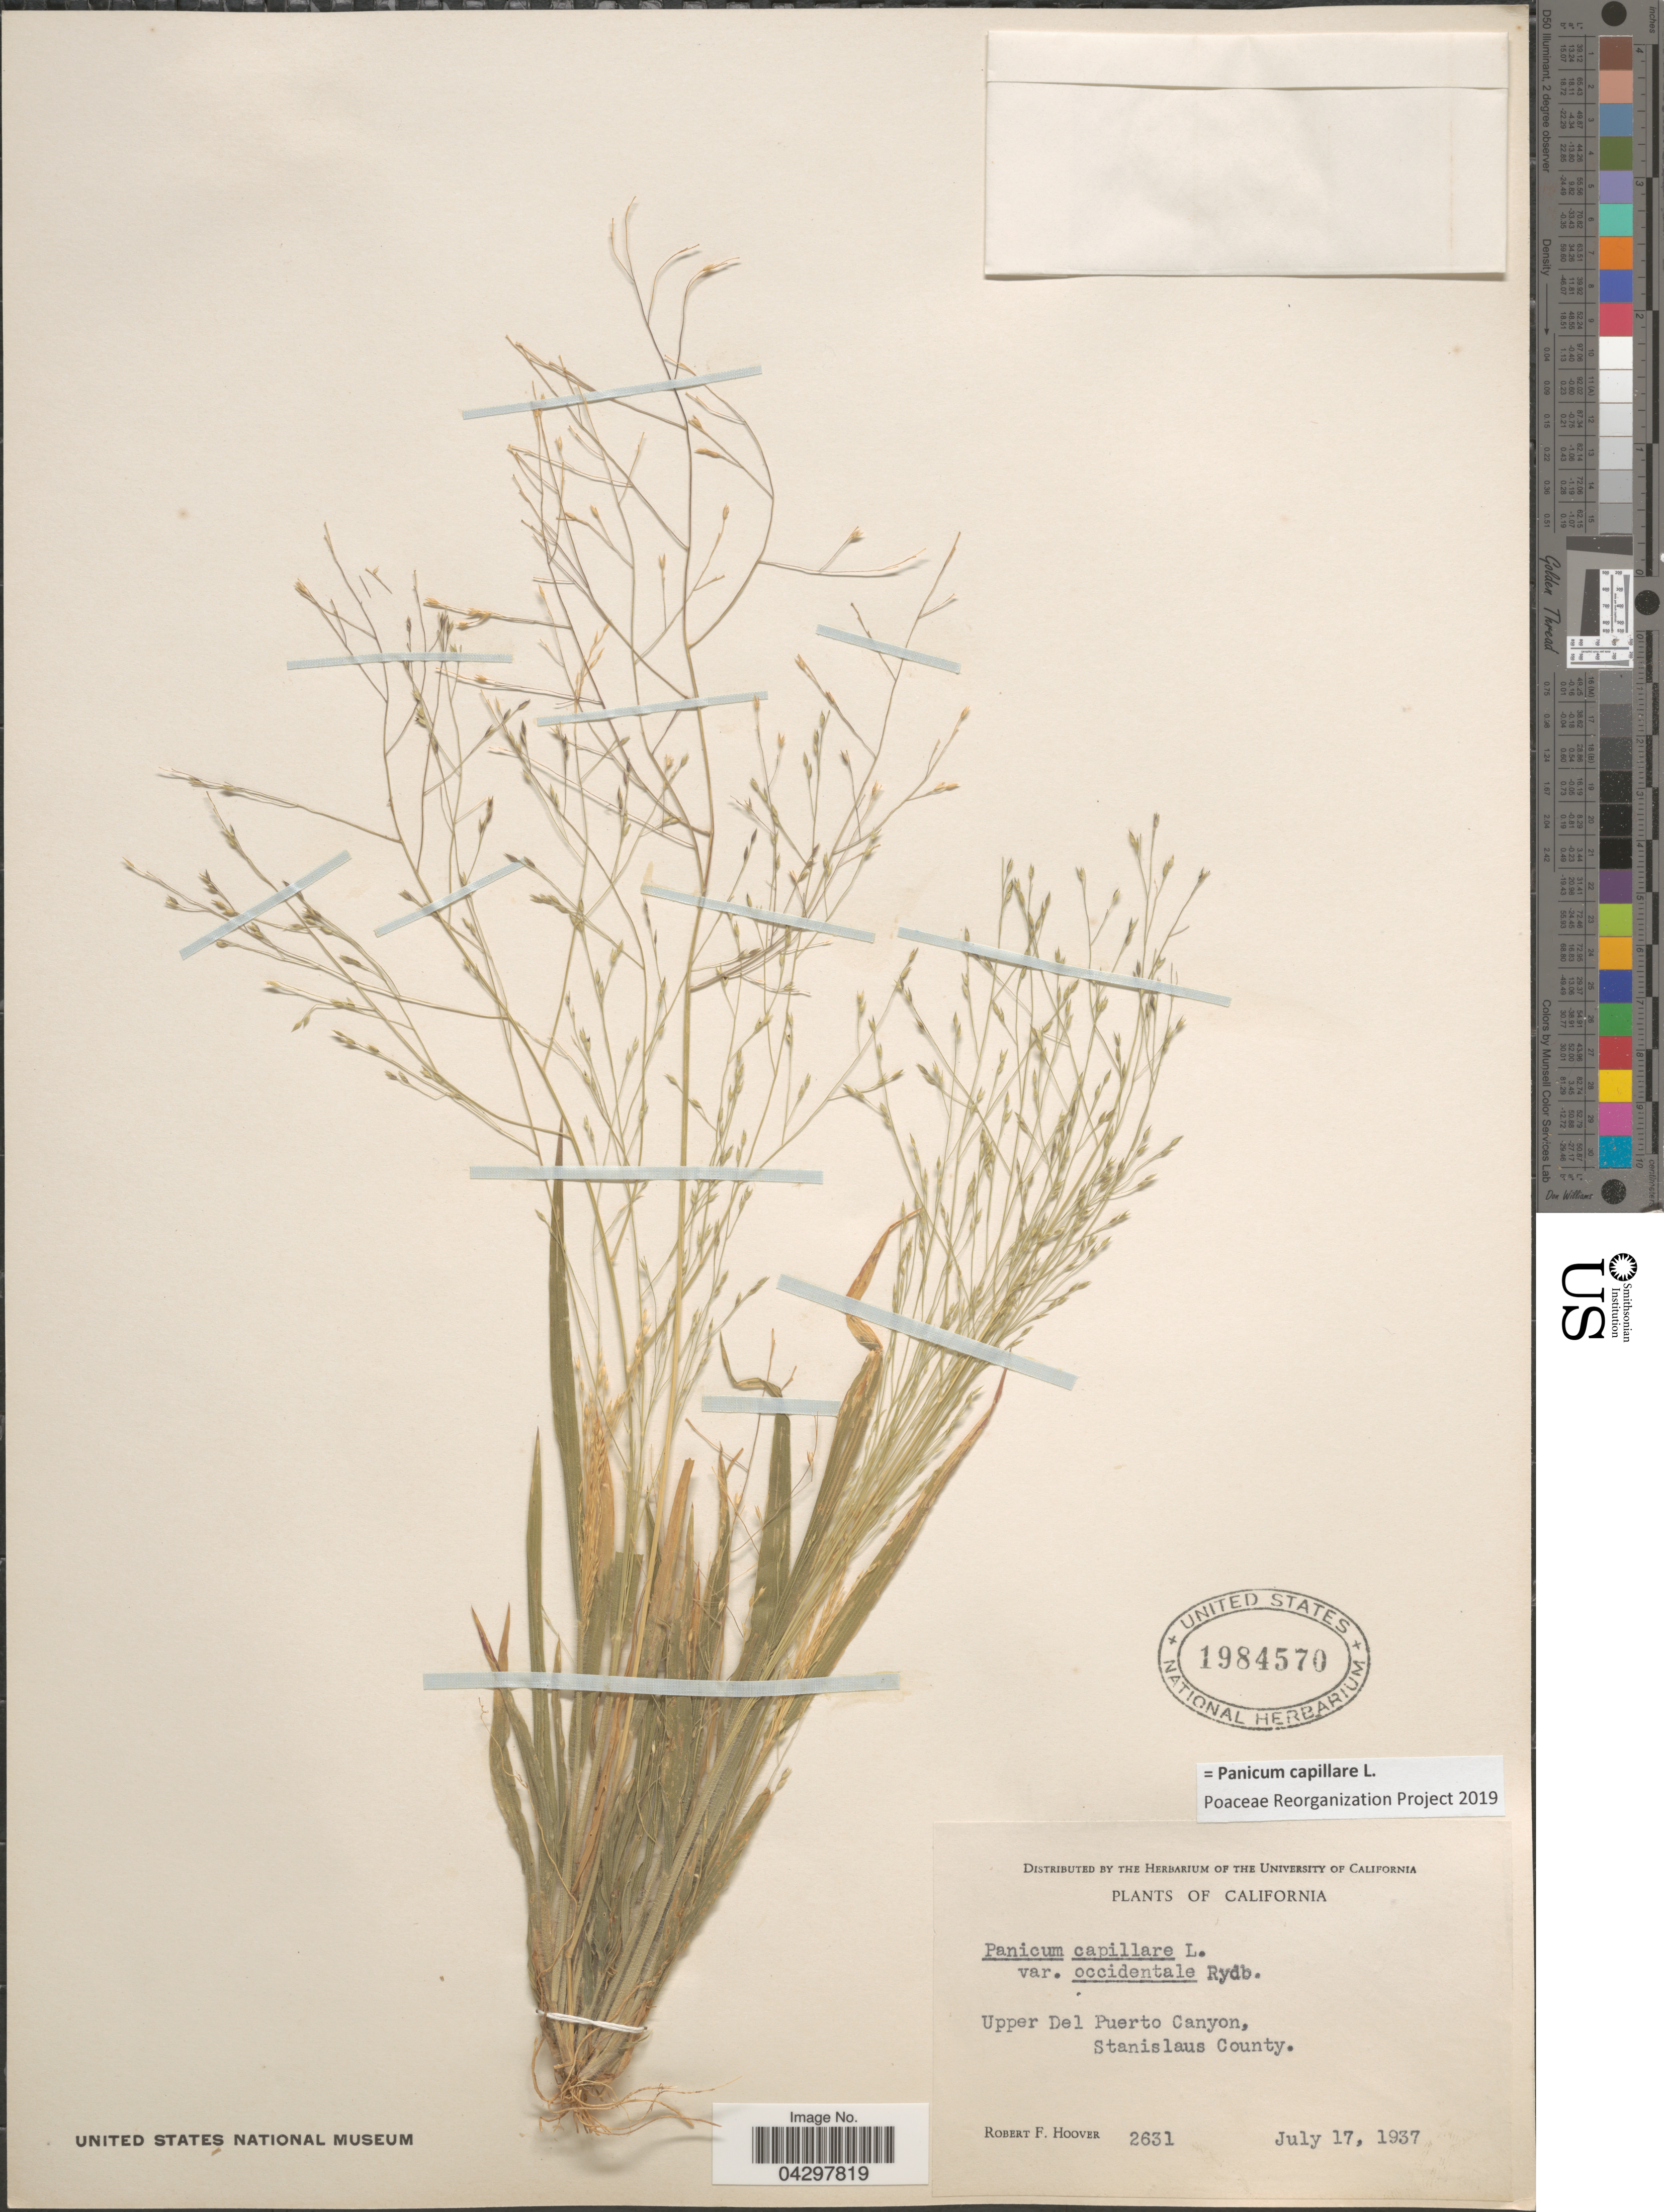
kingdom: Plantae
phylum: Tracheophyta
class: Liliopsida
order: Poales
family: Poaceae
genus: Panicum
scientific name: Panicum capillare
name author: L.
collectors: R. F. Hoover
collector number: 2631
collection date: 1937-07-17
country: United States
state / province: California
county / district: Stanislaus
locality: Upper Del Puerto Canyon, Stanislaus County.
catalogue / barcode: US 1984570